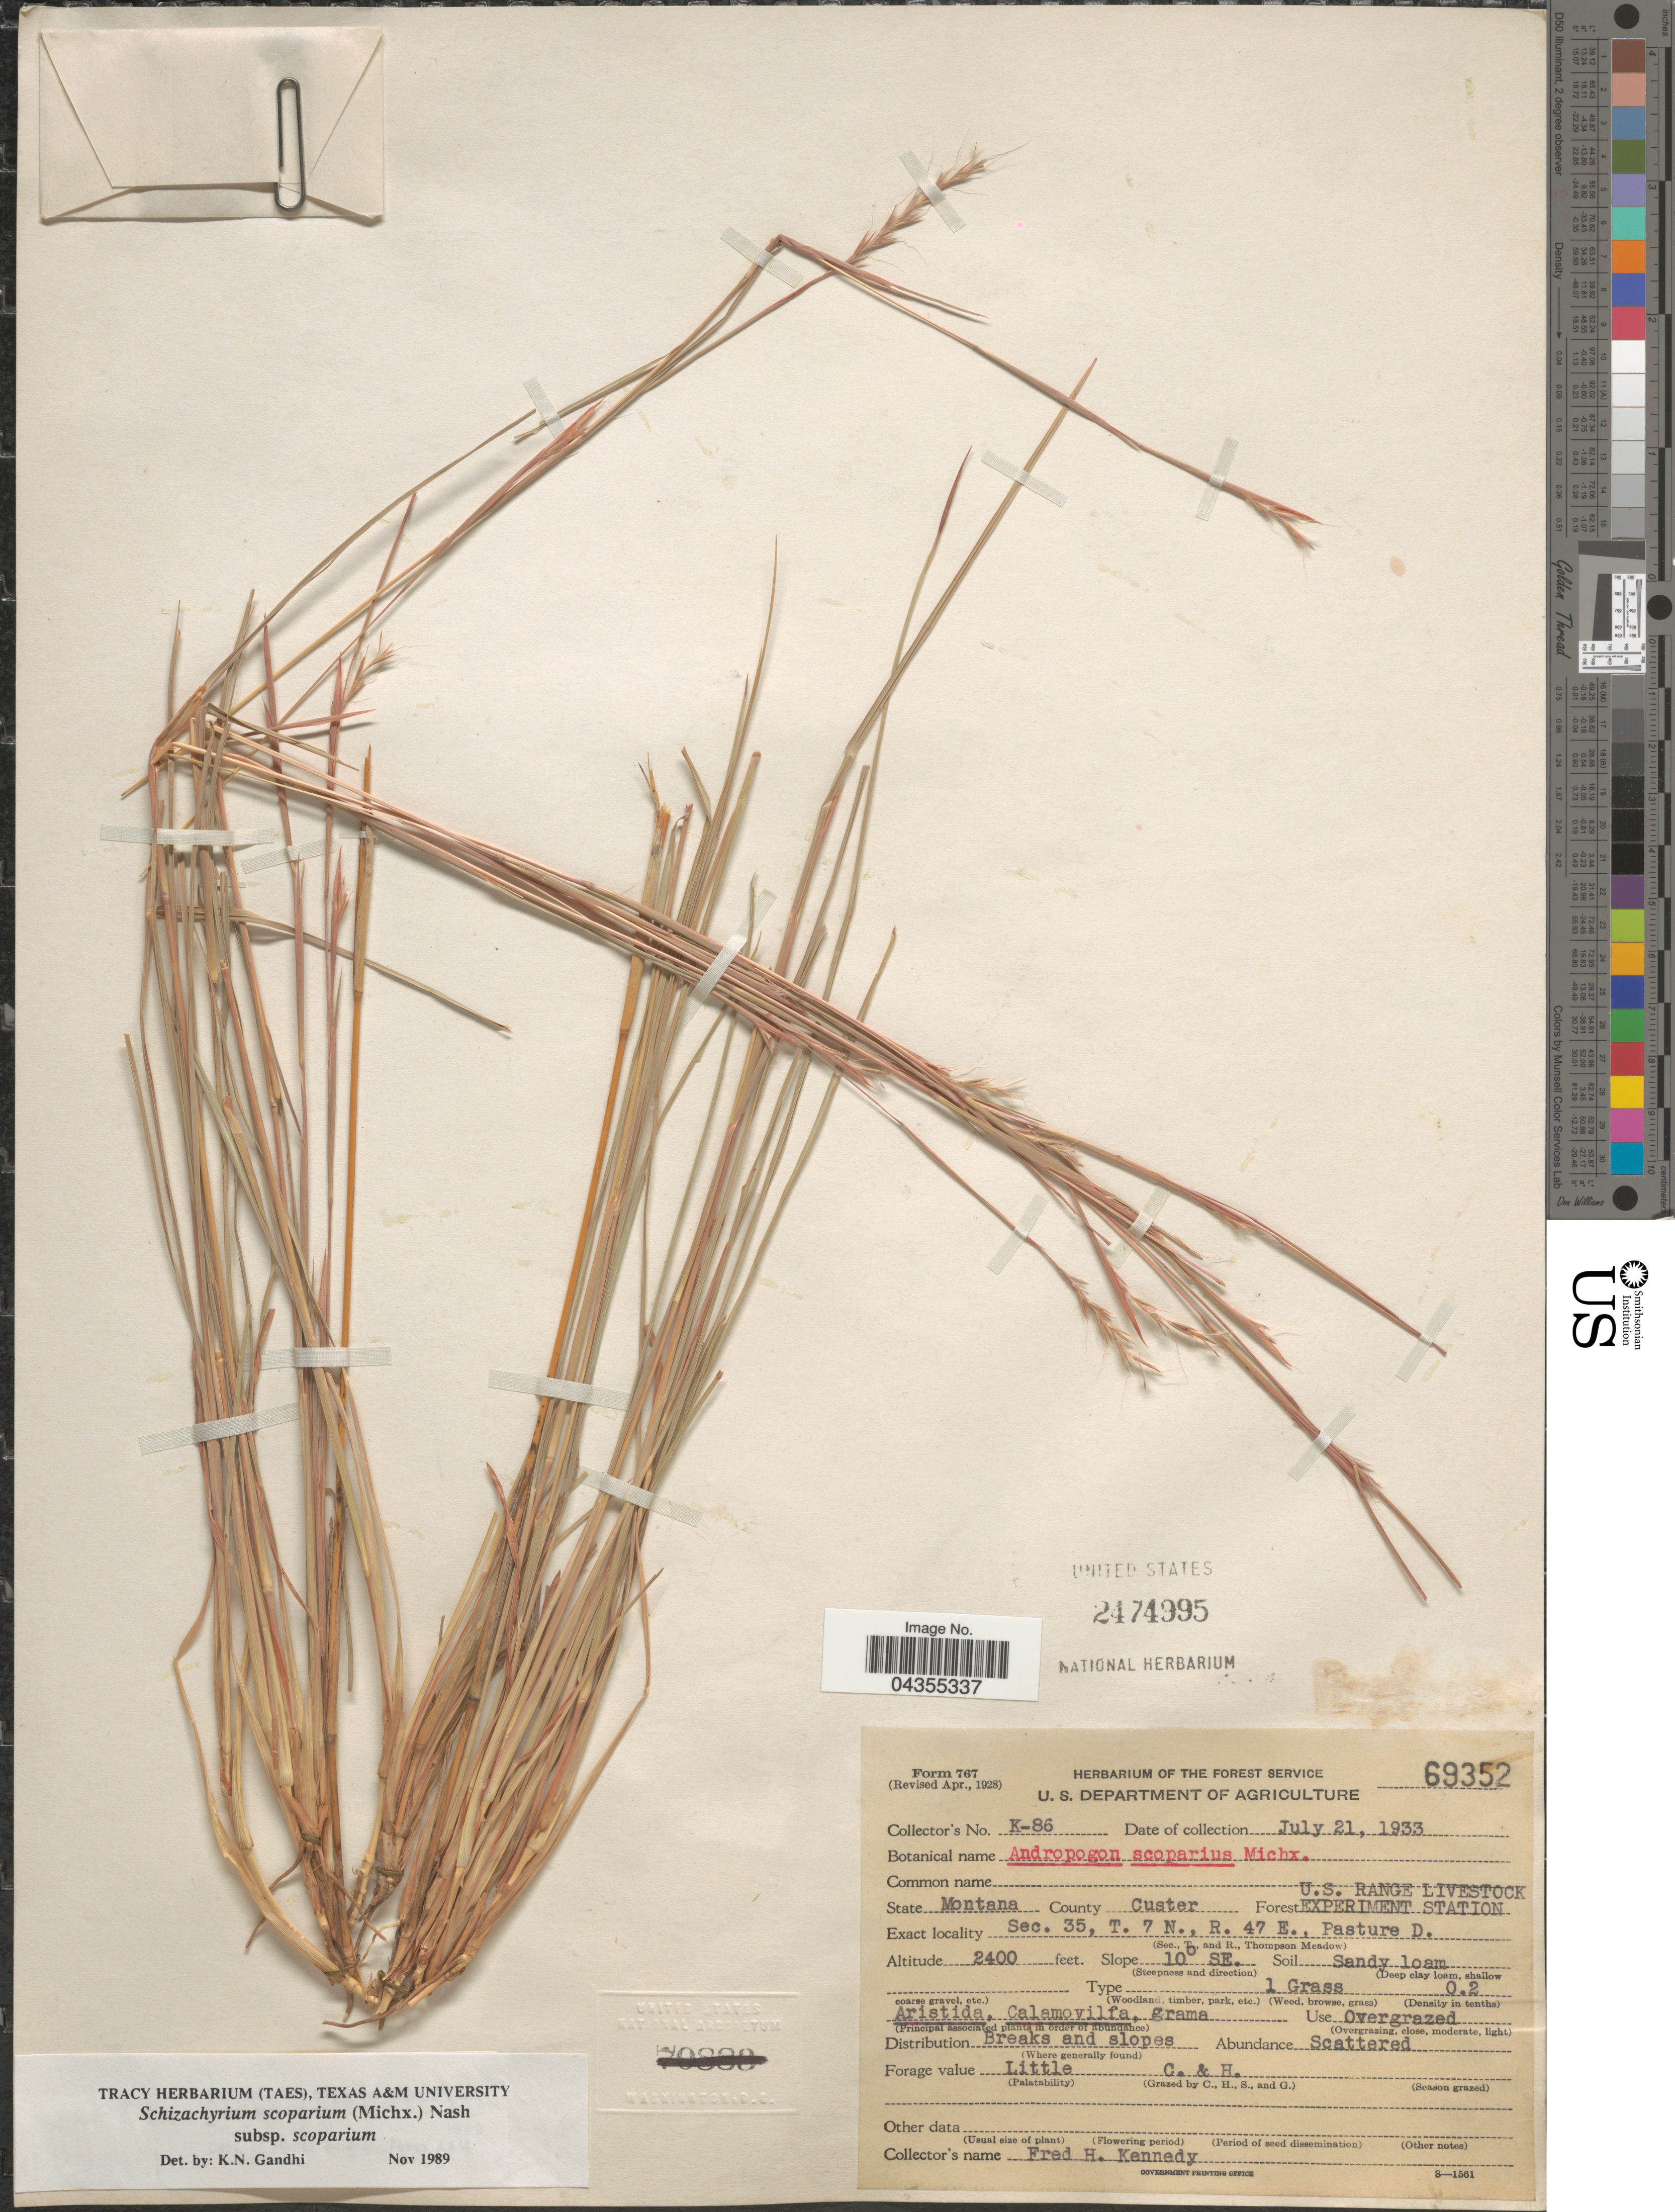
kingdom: Plantae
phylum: Tracheophyta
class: Liliopsida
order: Poales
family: Poaceae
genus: Schizachyrium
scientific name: Schizachyrium scoparium var. scoparium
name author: (Michx.) Nash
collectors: F. Kennedy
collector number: K-86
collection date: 1933-07-21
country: United States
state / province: Montana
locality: County Custer. Forest U.S. Range Livestock Experiment Station. Sec. 35, T. 7 N., R. 47 E., Pasture D.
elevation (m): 732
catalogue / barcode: US 2474995